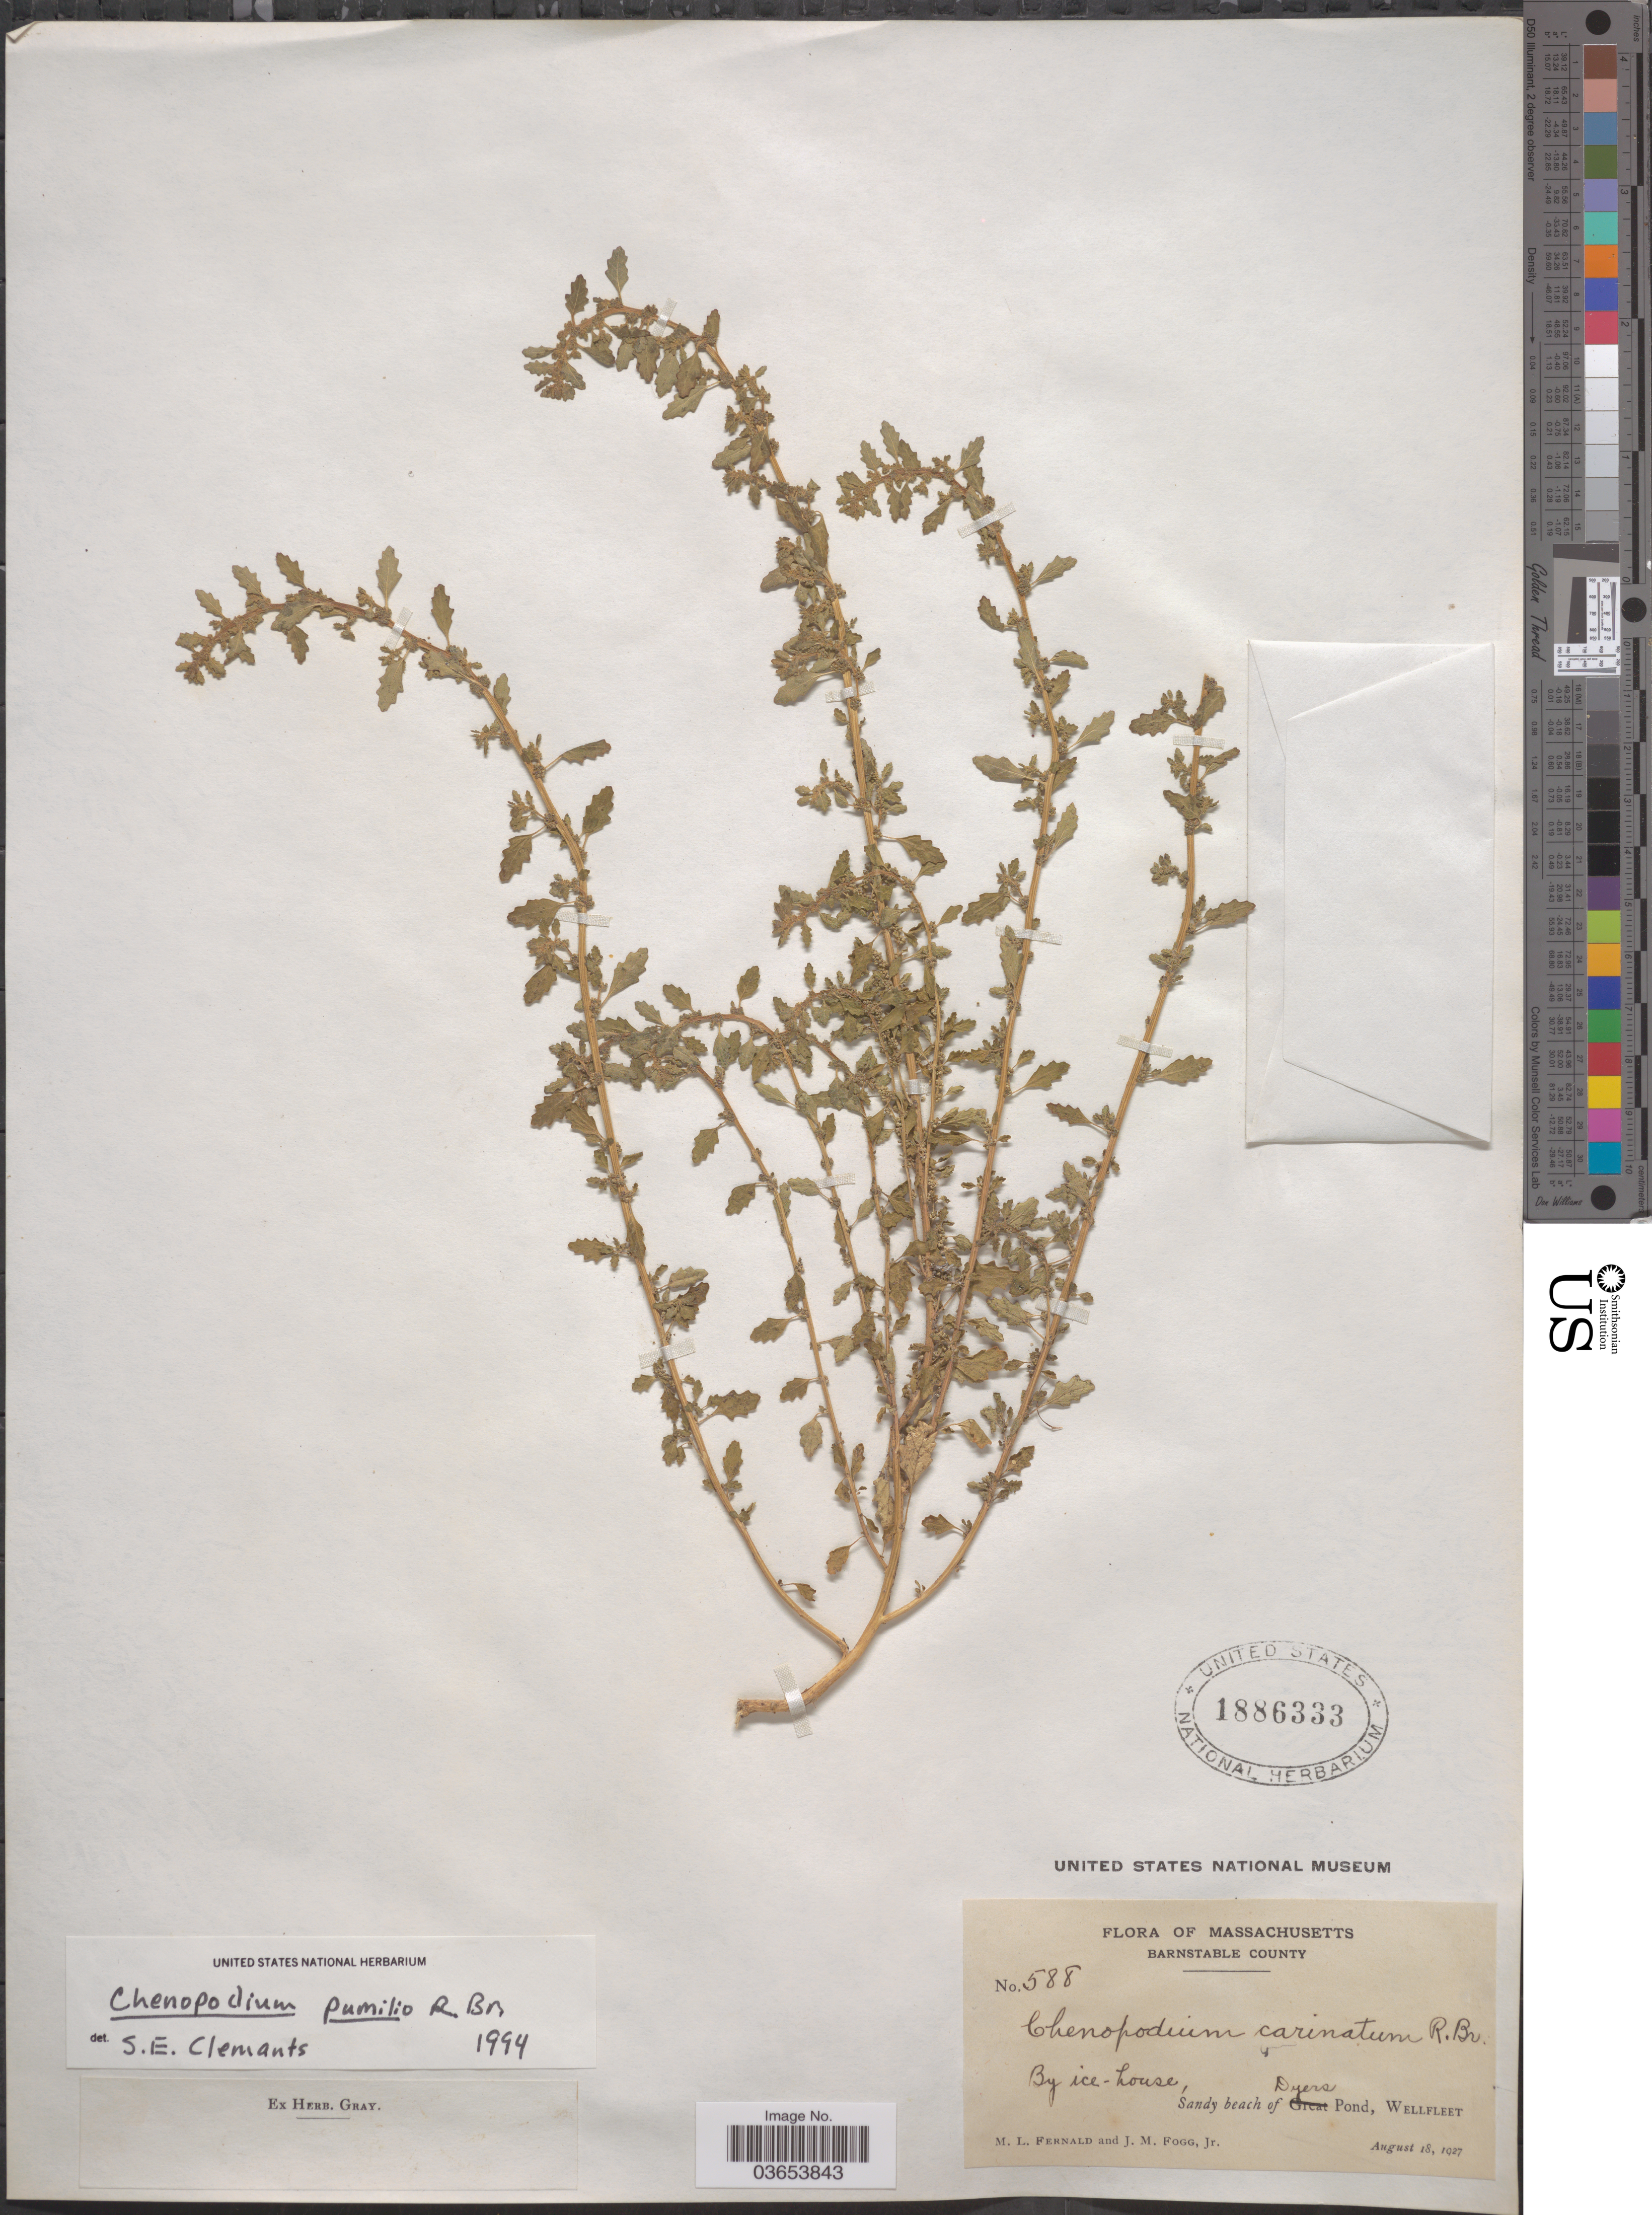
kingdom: Plantae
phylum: Tracheophyta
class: Magnoliopsida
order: Caryophyllales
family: Amaranthaceae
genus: Chenopodium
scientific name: Chenopodium pumilio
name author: R. Br.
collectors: M. L. Fernald & J. Fogg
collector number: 588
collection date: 1927-08-18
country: United States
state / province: Massachusetts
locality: Barnstable County. By ice-house, Sandy beach of Dyers Pond, Wellfleet.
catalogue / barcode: US 1886333